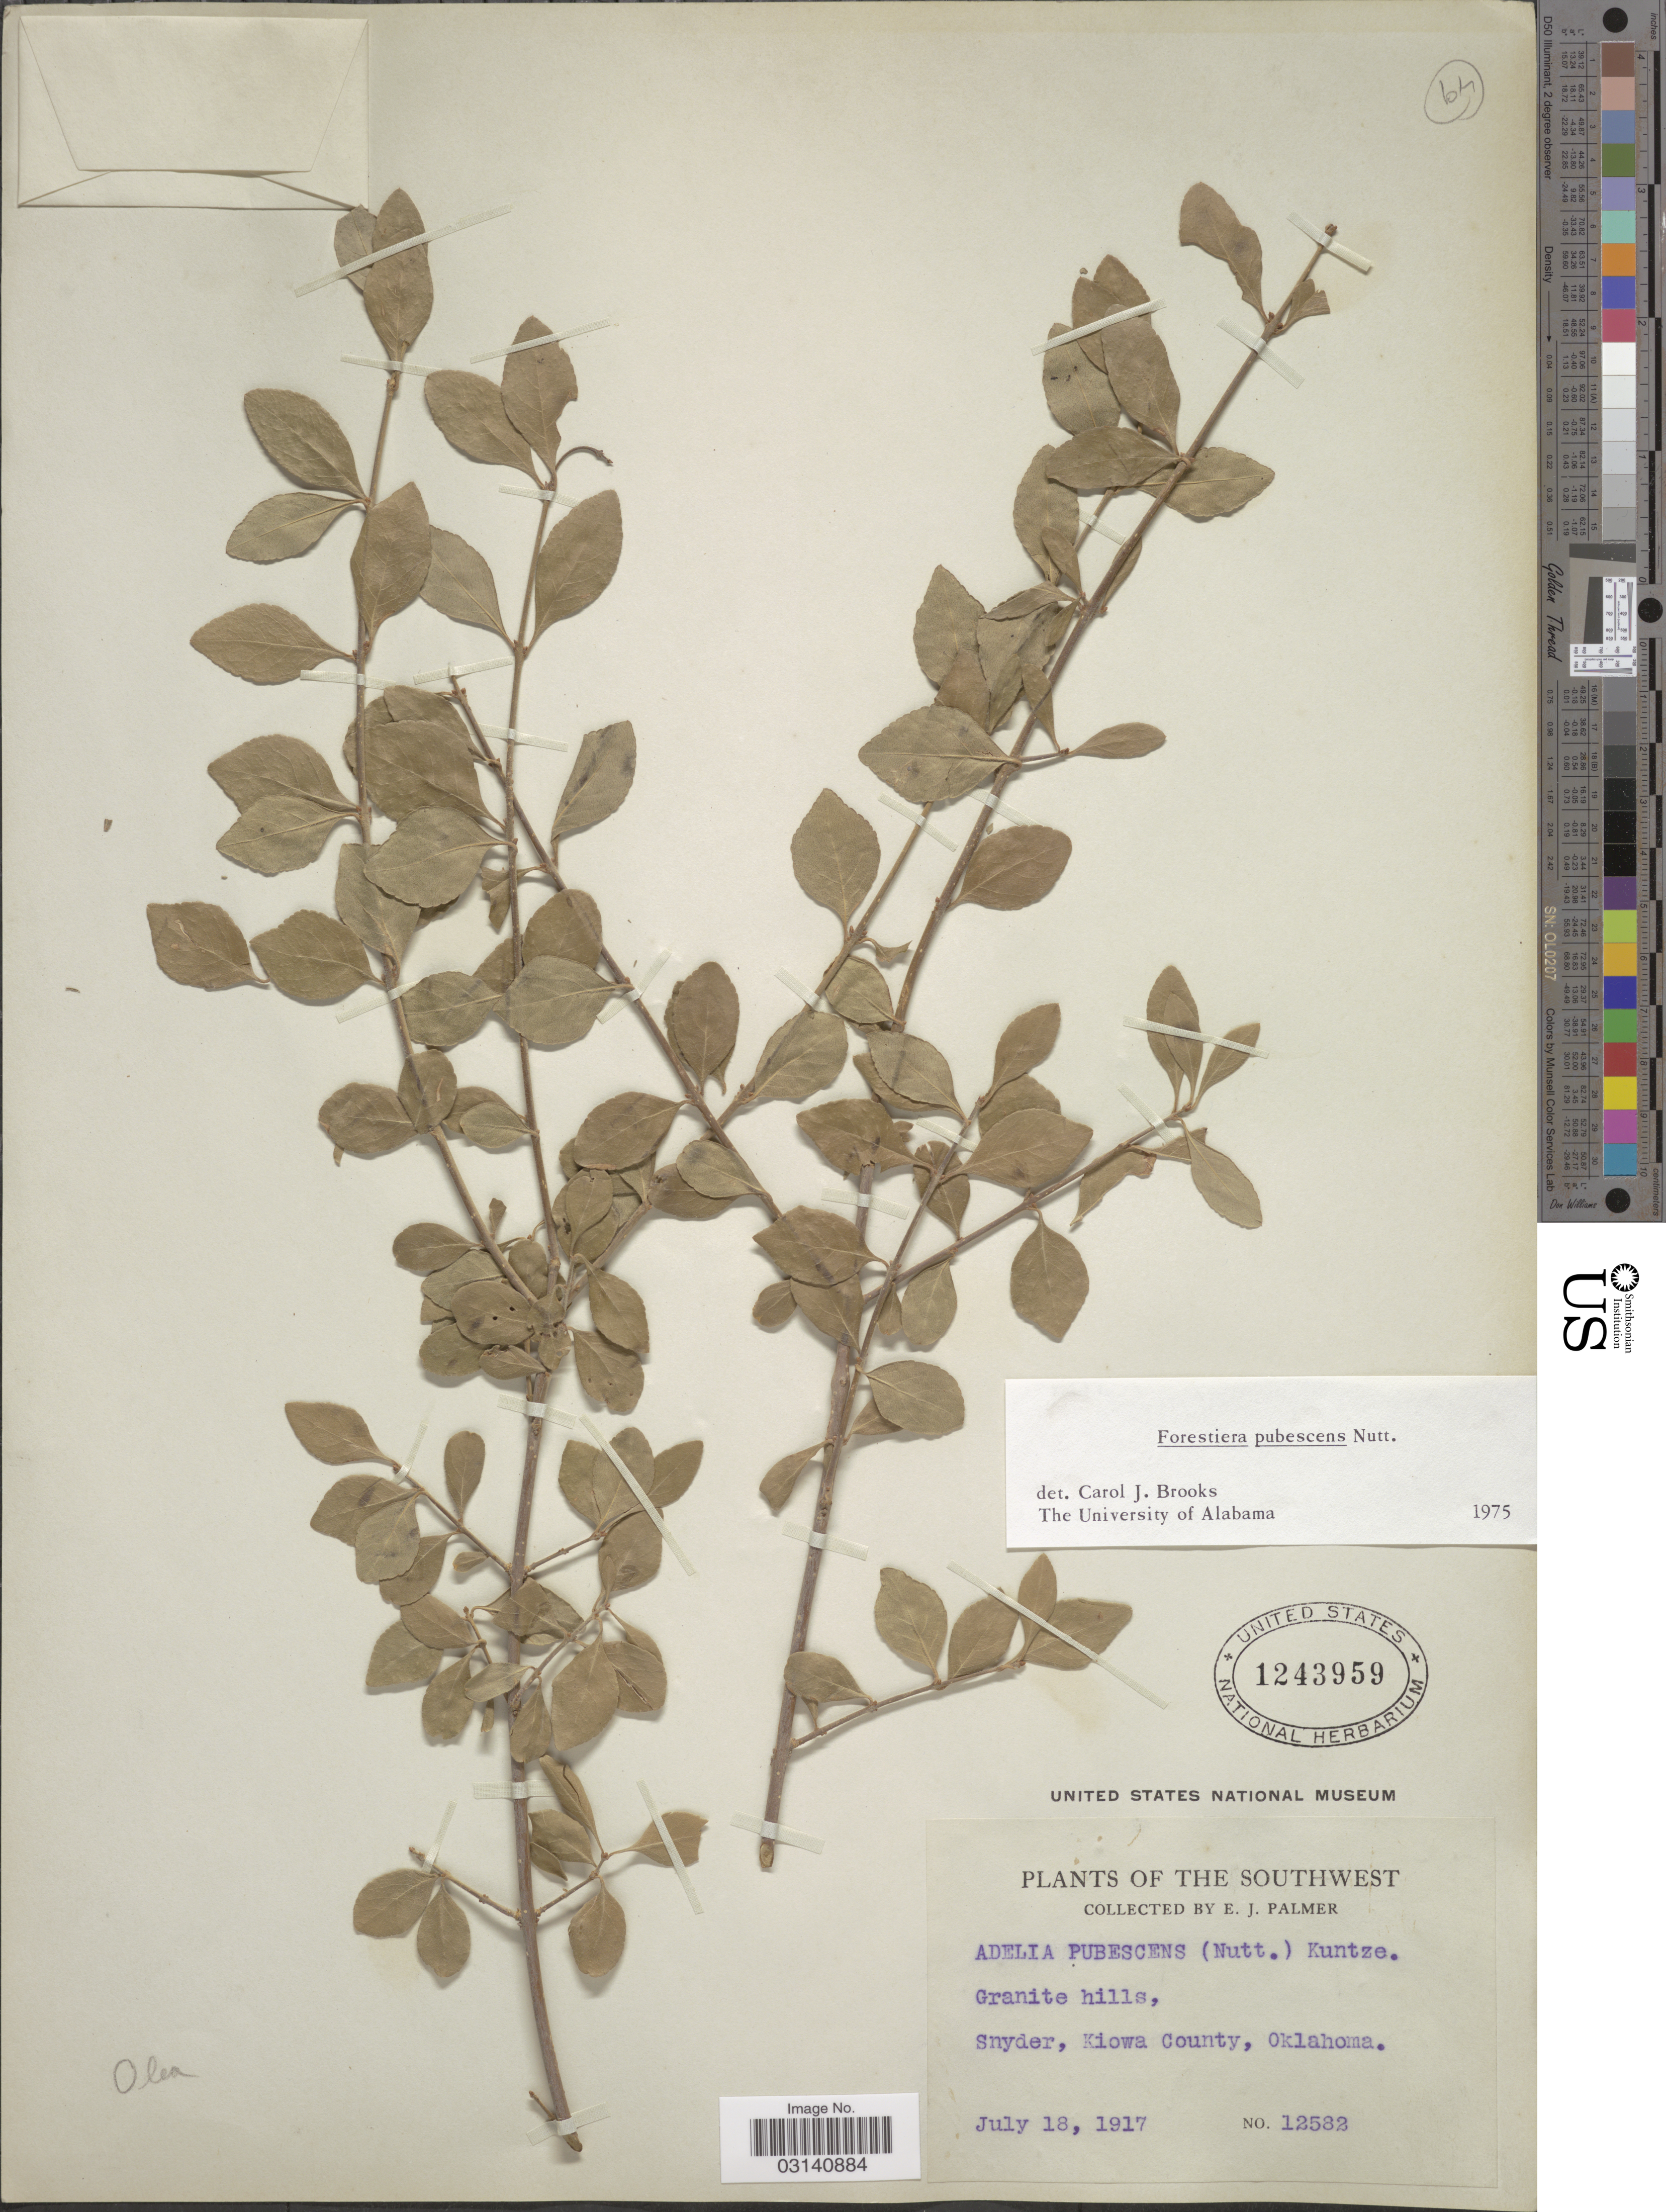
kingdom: Plantae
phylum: Tracheophyta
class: Magnoliopsida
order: Lamiales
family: Oleaceae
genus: Forestiera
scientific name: Forestiera pubescens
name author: Nutt.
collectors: E. J. Palmer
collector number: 12582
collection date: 1917-07-18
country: United States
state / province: Oklahoma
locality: The Southwest. Snyder, Kiowa County.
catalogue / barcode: US 1243959